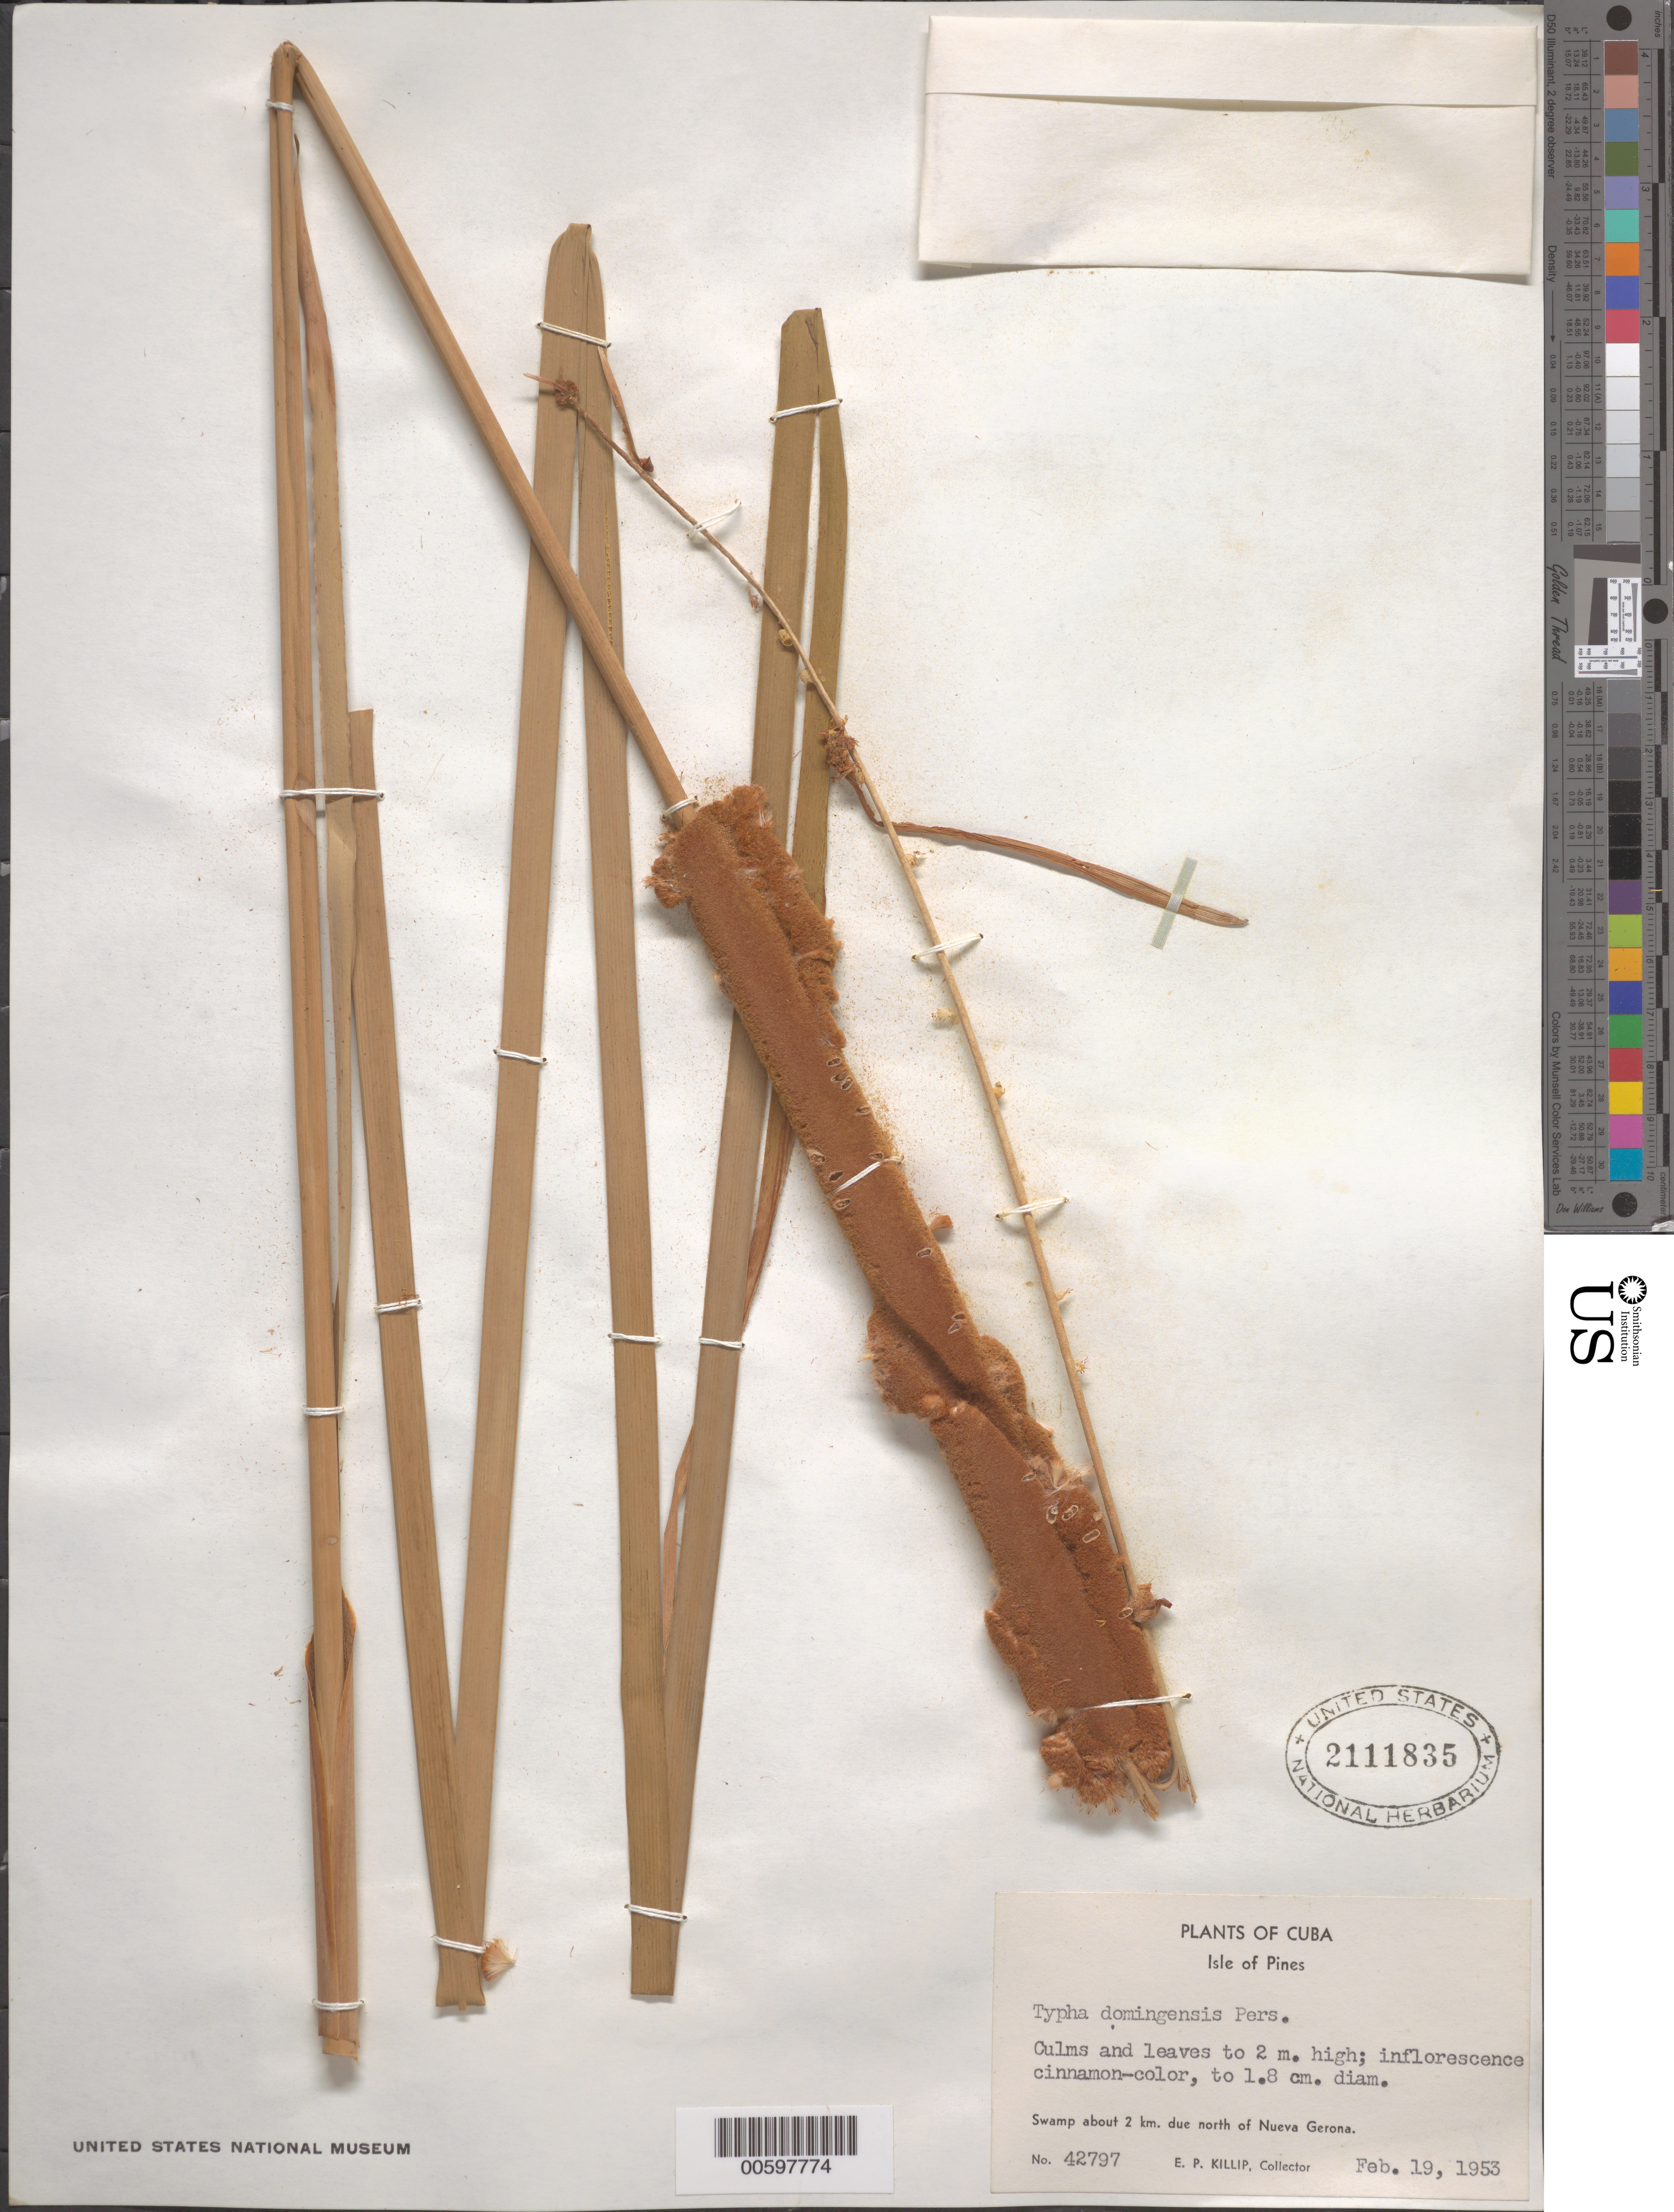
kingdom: Plantae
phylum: Tracheophyta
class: Liliopsida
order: Poales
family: Typhaceae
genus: Typha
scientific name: Typha domingensis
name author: Pers.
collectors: E. P. Killip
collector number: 42797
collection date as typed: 19 Feb 1953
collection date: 1953-02-19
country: Cuba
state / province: Isla de La Juventud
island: Isla de La Juventud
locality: N of Nueva Gerona. (Province originally recorded as Isla de Pinos.)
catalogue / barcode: US 2111835